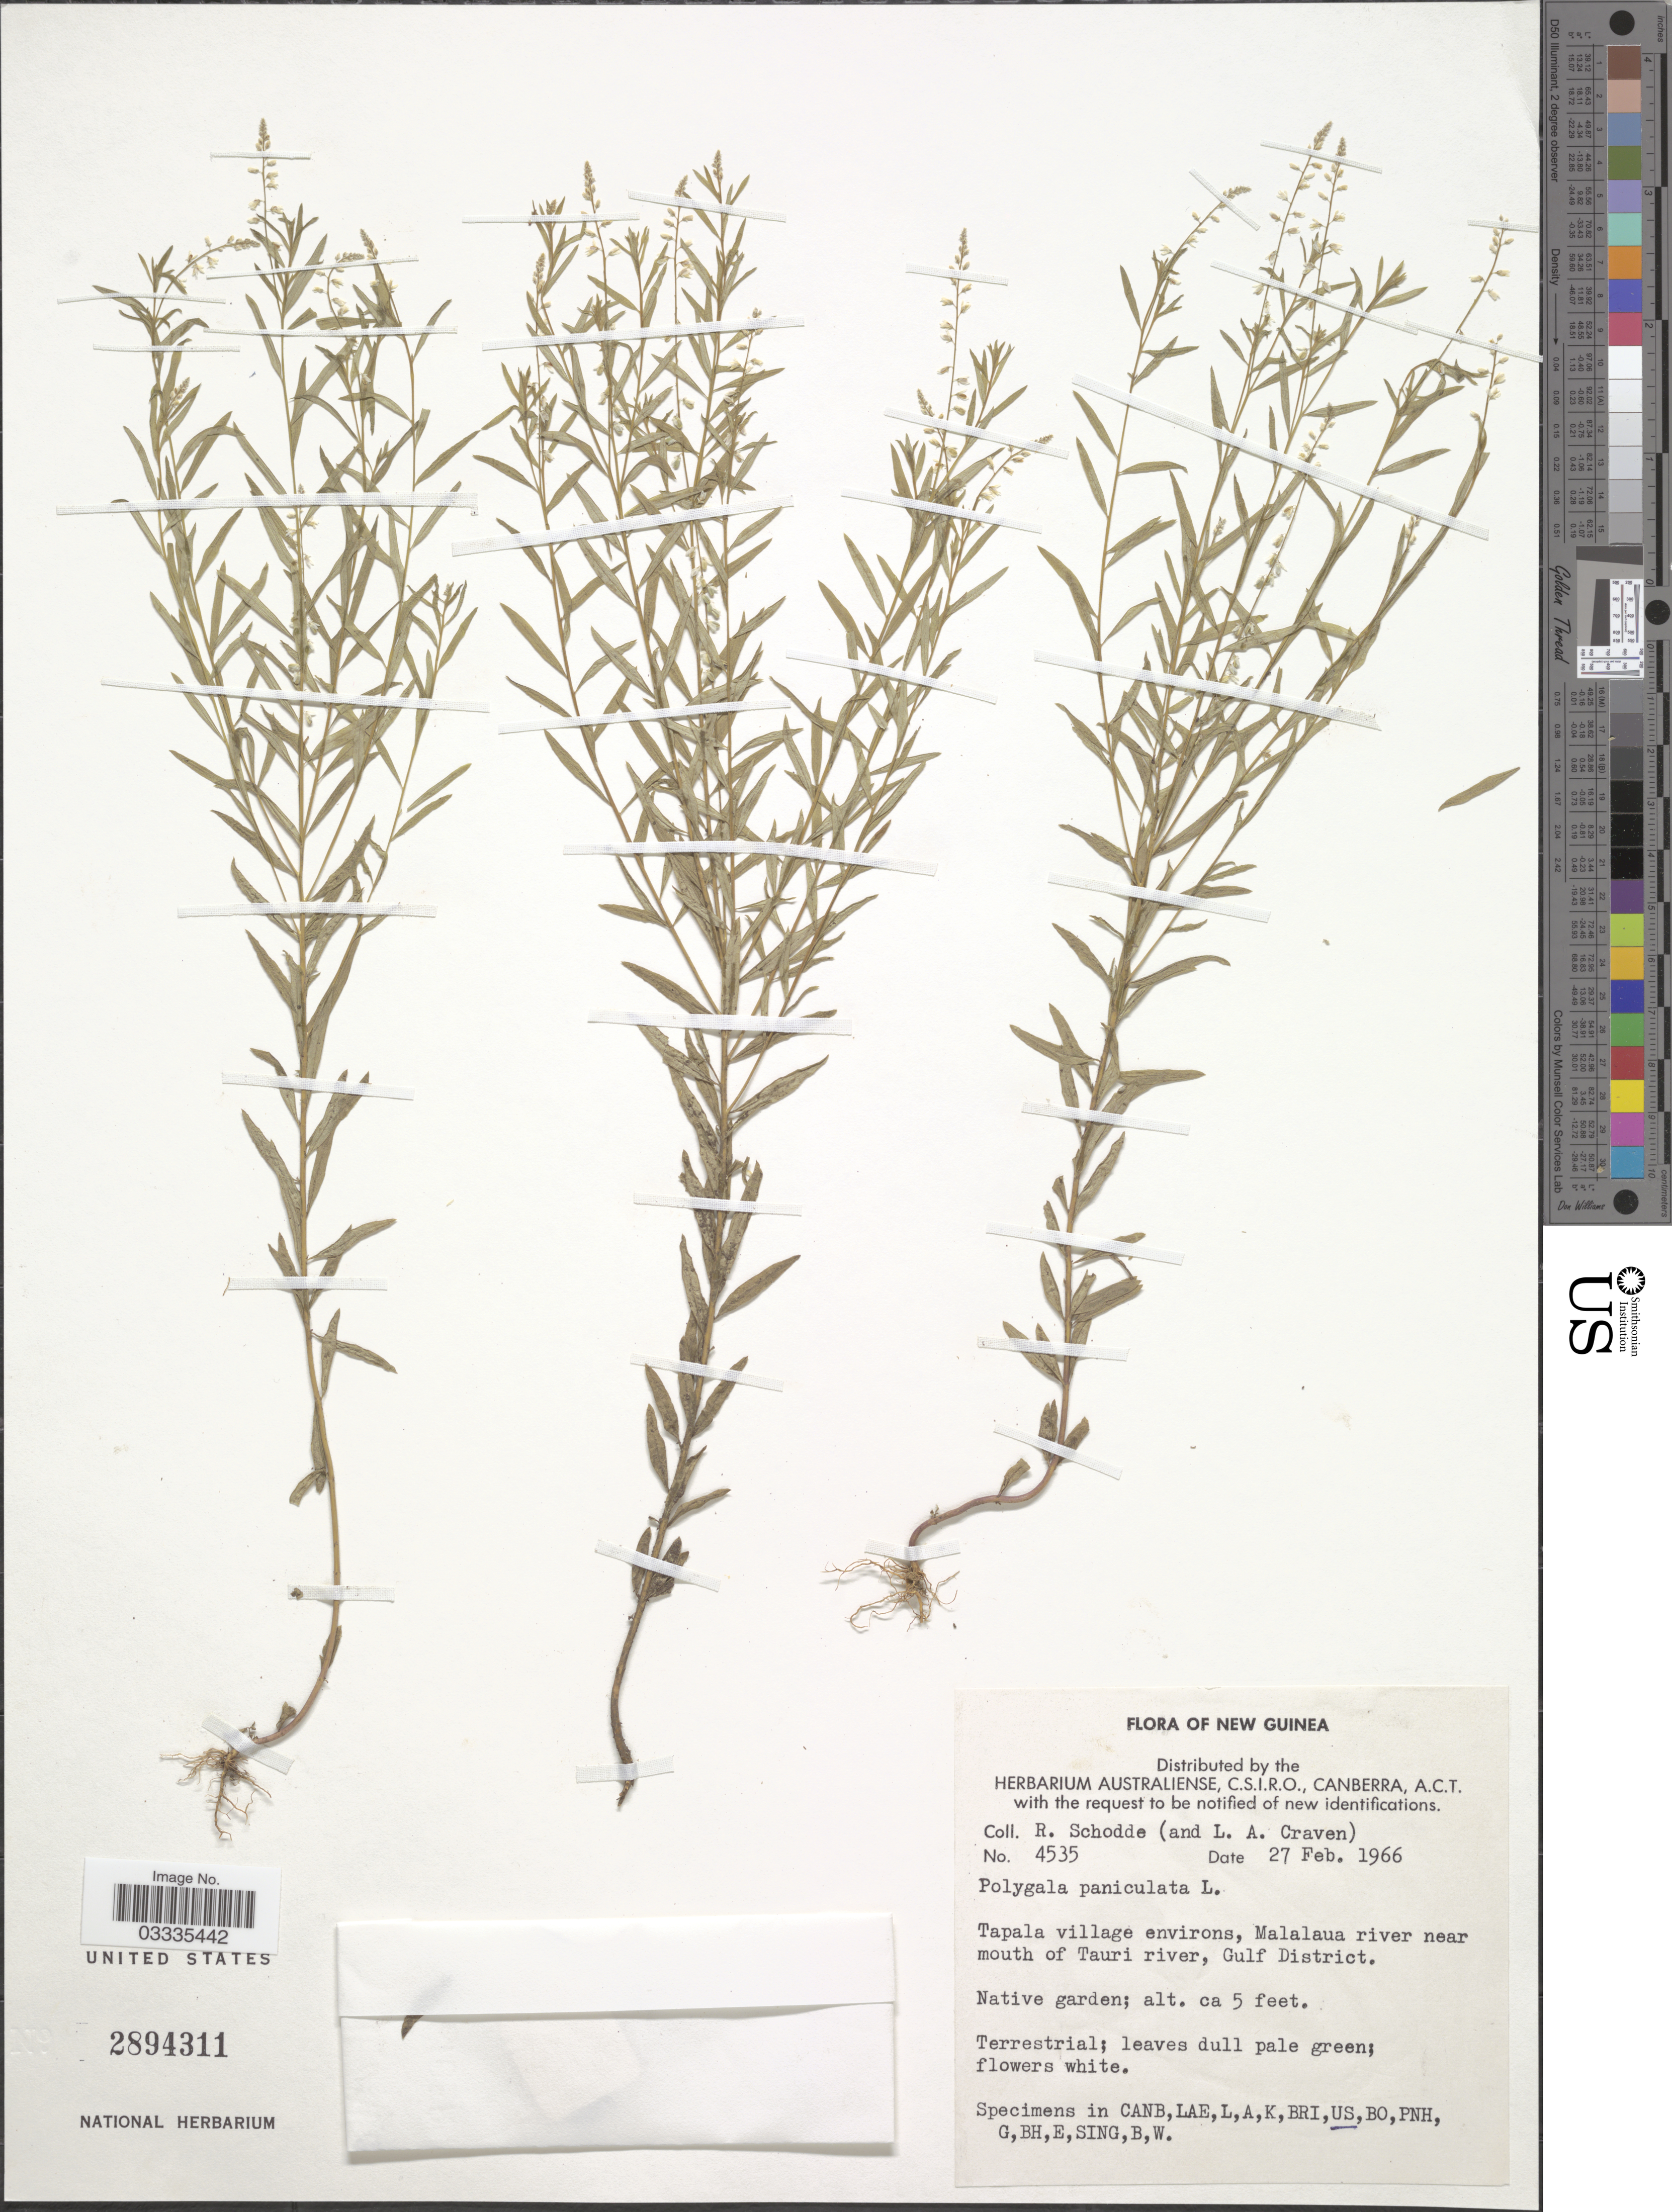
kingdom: Plantae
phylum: Tracheophyta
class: Magnoliopsida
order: Fabales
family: Polygalaceae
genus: Polygala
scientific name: Polygala paniculata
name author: L.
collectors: R. Schodde & L. A. Craven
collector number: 4535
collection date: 1966-02-27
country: Papua New Guinea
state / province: Gulf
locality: New Guinea. Tapala village environs, Malalaua river near mouth of Tauri river, Gulf District.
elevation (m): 2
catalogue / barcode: US 2894311